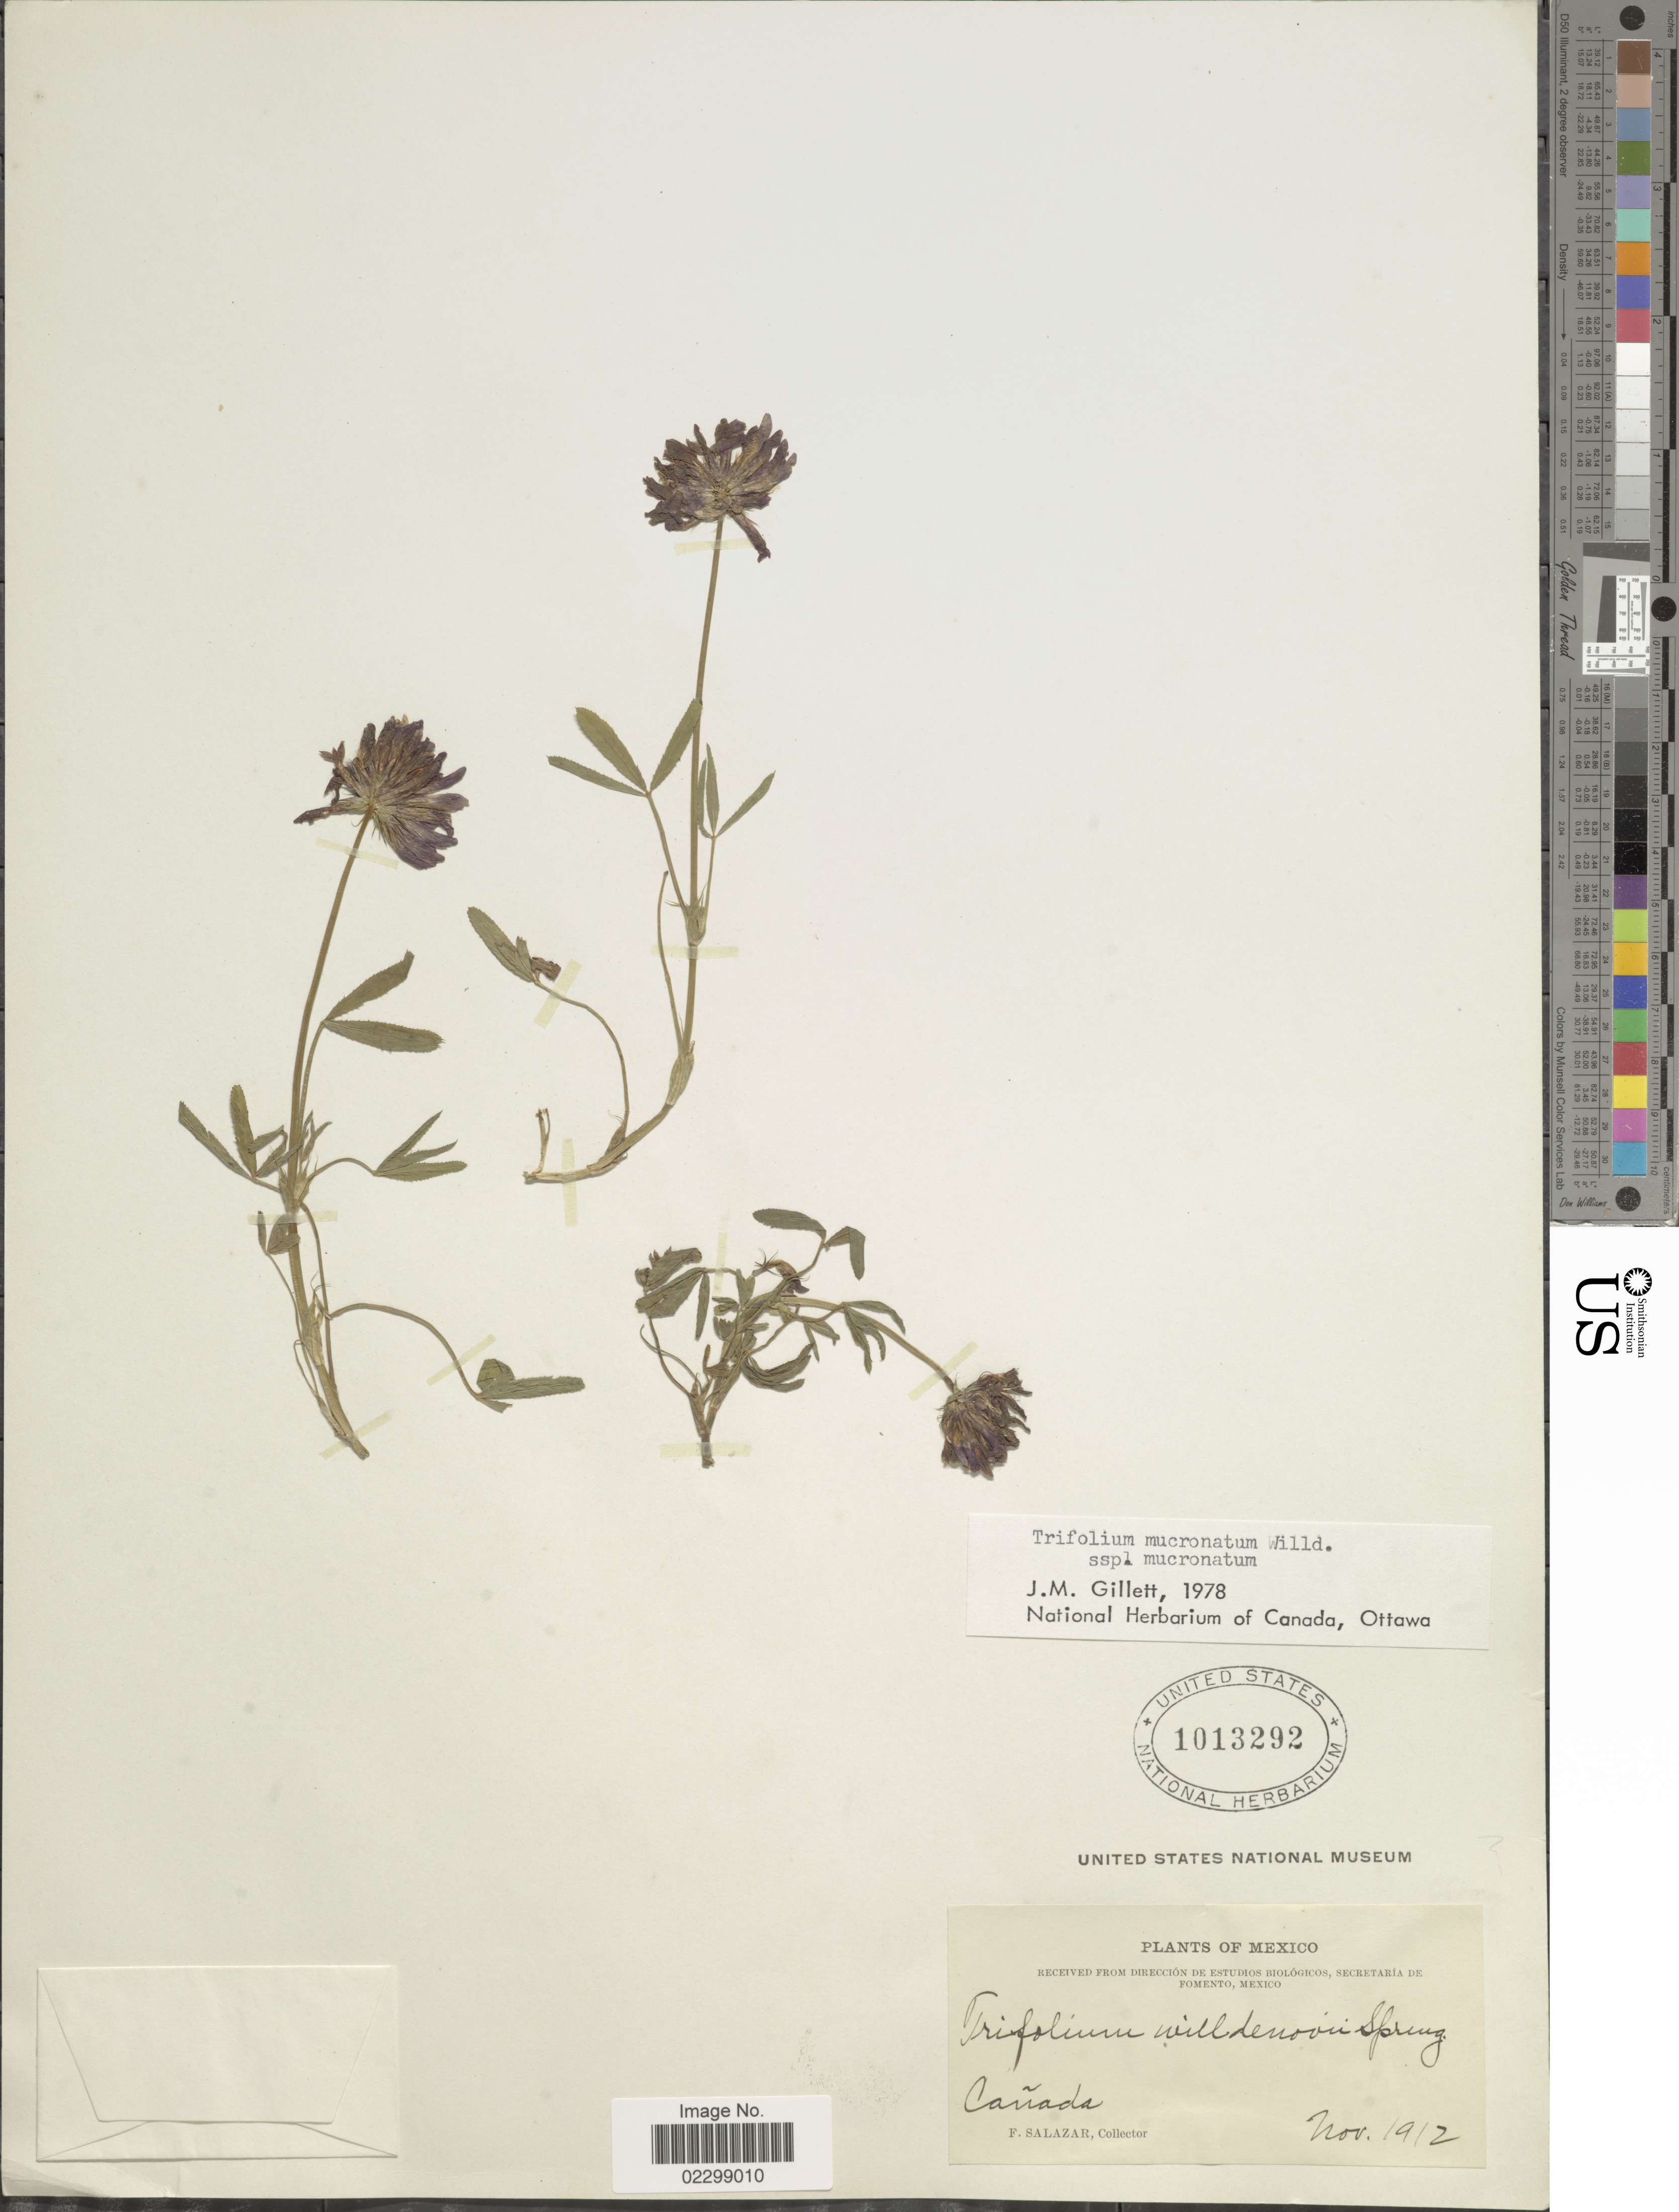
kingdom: Plantae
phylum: Tracheophyta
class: Magnoliopsida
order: Fabales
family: Fabaceae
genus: Trifolium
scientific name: Trifolium mucronatum subsp. mucronatum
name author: Willd. ex Spreng.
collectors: F. Salazar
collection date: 1912-11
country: Mexico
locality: Cañada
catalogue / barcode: US 1013292